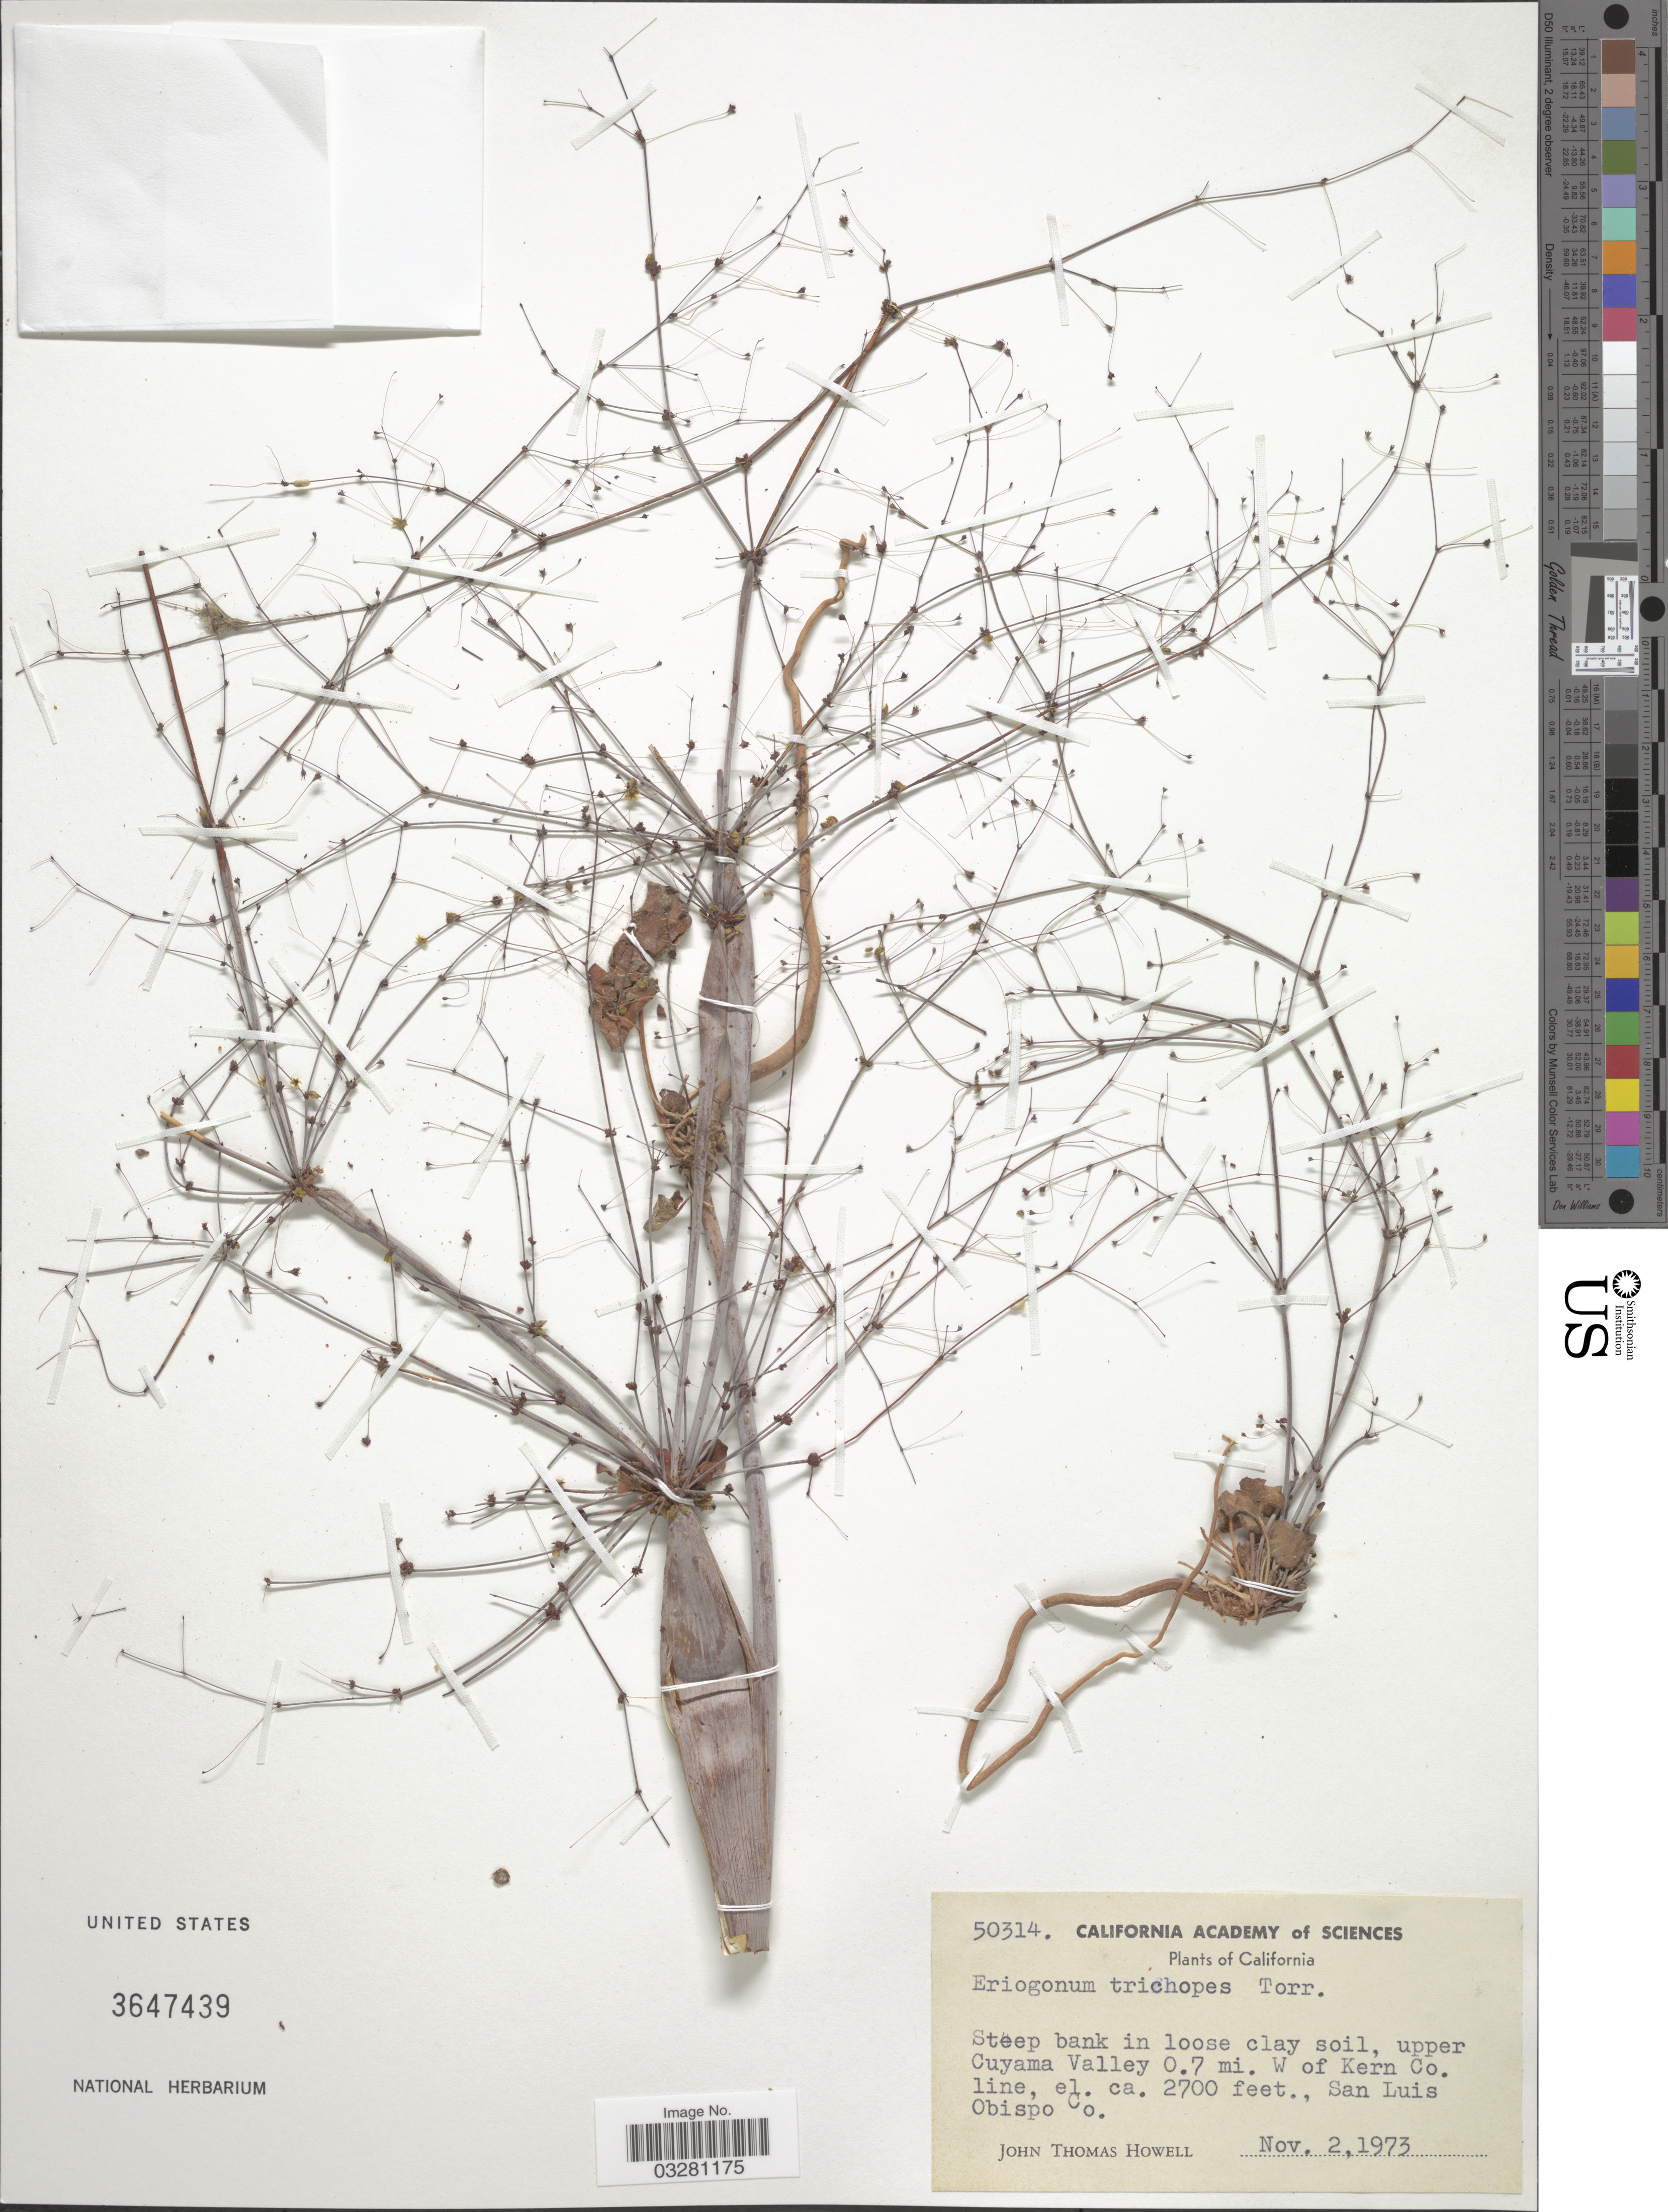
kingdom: Plantae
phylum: Tracheophyta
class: Magnoliopsida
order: Caryophyllales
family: Polygonaceae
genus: Eriogonum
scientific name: Eriogonum trichopes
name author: Torr.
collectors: J. T. Howell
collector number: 50314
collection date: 1973-11-02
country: United States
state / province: California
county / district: Kern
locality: Upper Cuyama Valley 0.7 mi. W of Kern Co. line. San Luis Obispo Co.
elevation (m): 823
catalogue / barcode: US 3647439